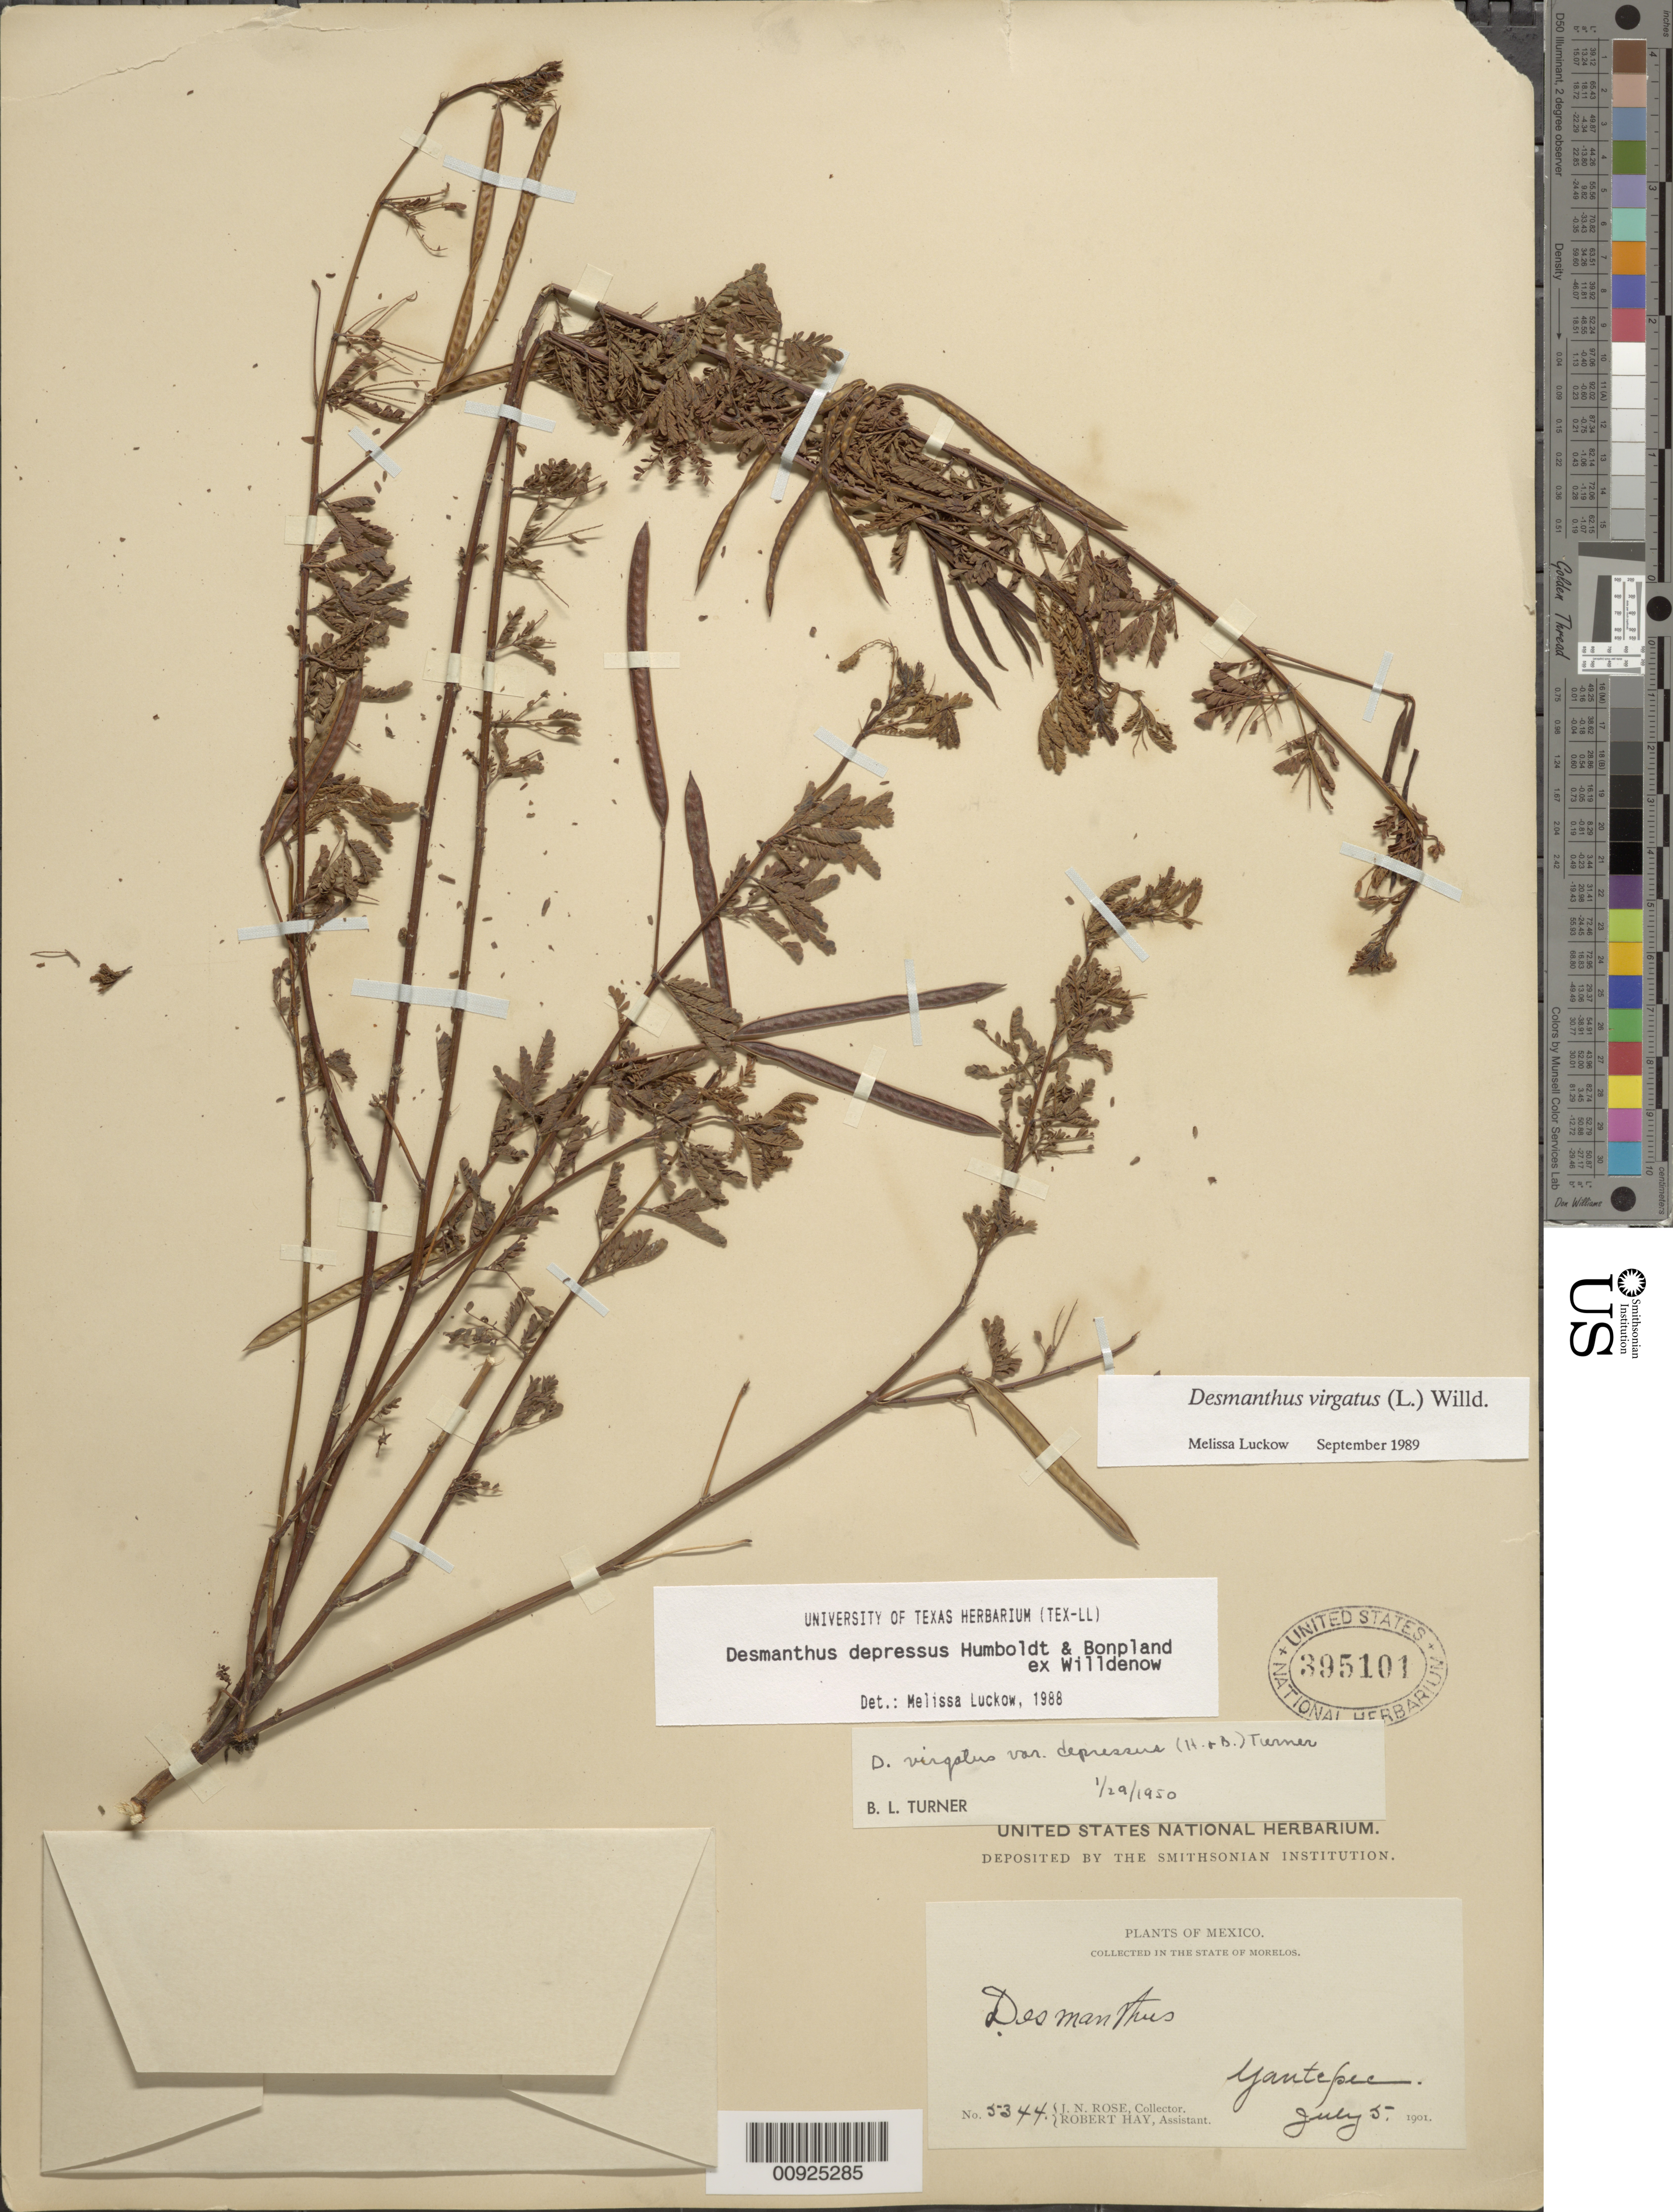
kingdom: Plantae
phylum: Tracheophyta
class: Magnoliopsida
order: Fabales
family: Fabaceae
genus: Desmanthus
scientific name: Desmanthus virgatus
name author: (L.) Willd.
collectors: J. N. Rose & R. Hay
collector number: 5344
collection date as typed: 05 Jul 1901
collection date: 1901-07-05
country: Mexico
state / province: Morelos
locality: Yautepec, State of Morelos.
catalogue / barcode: US 395101